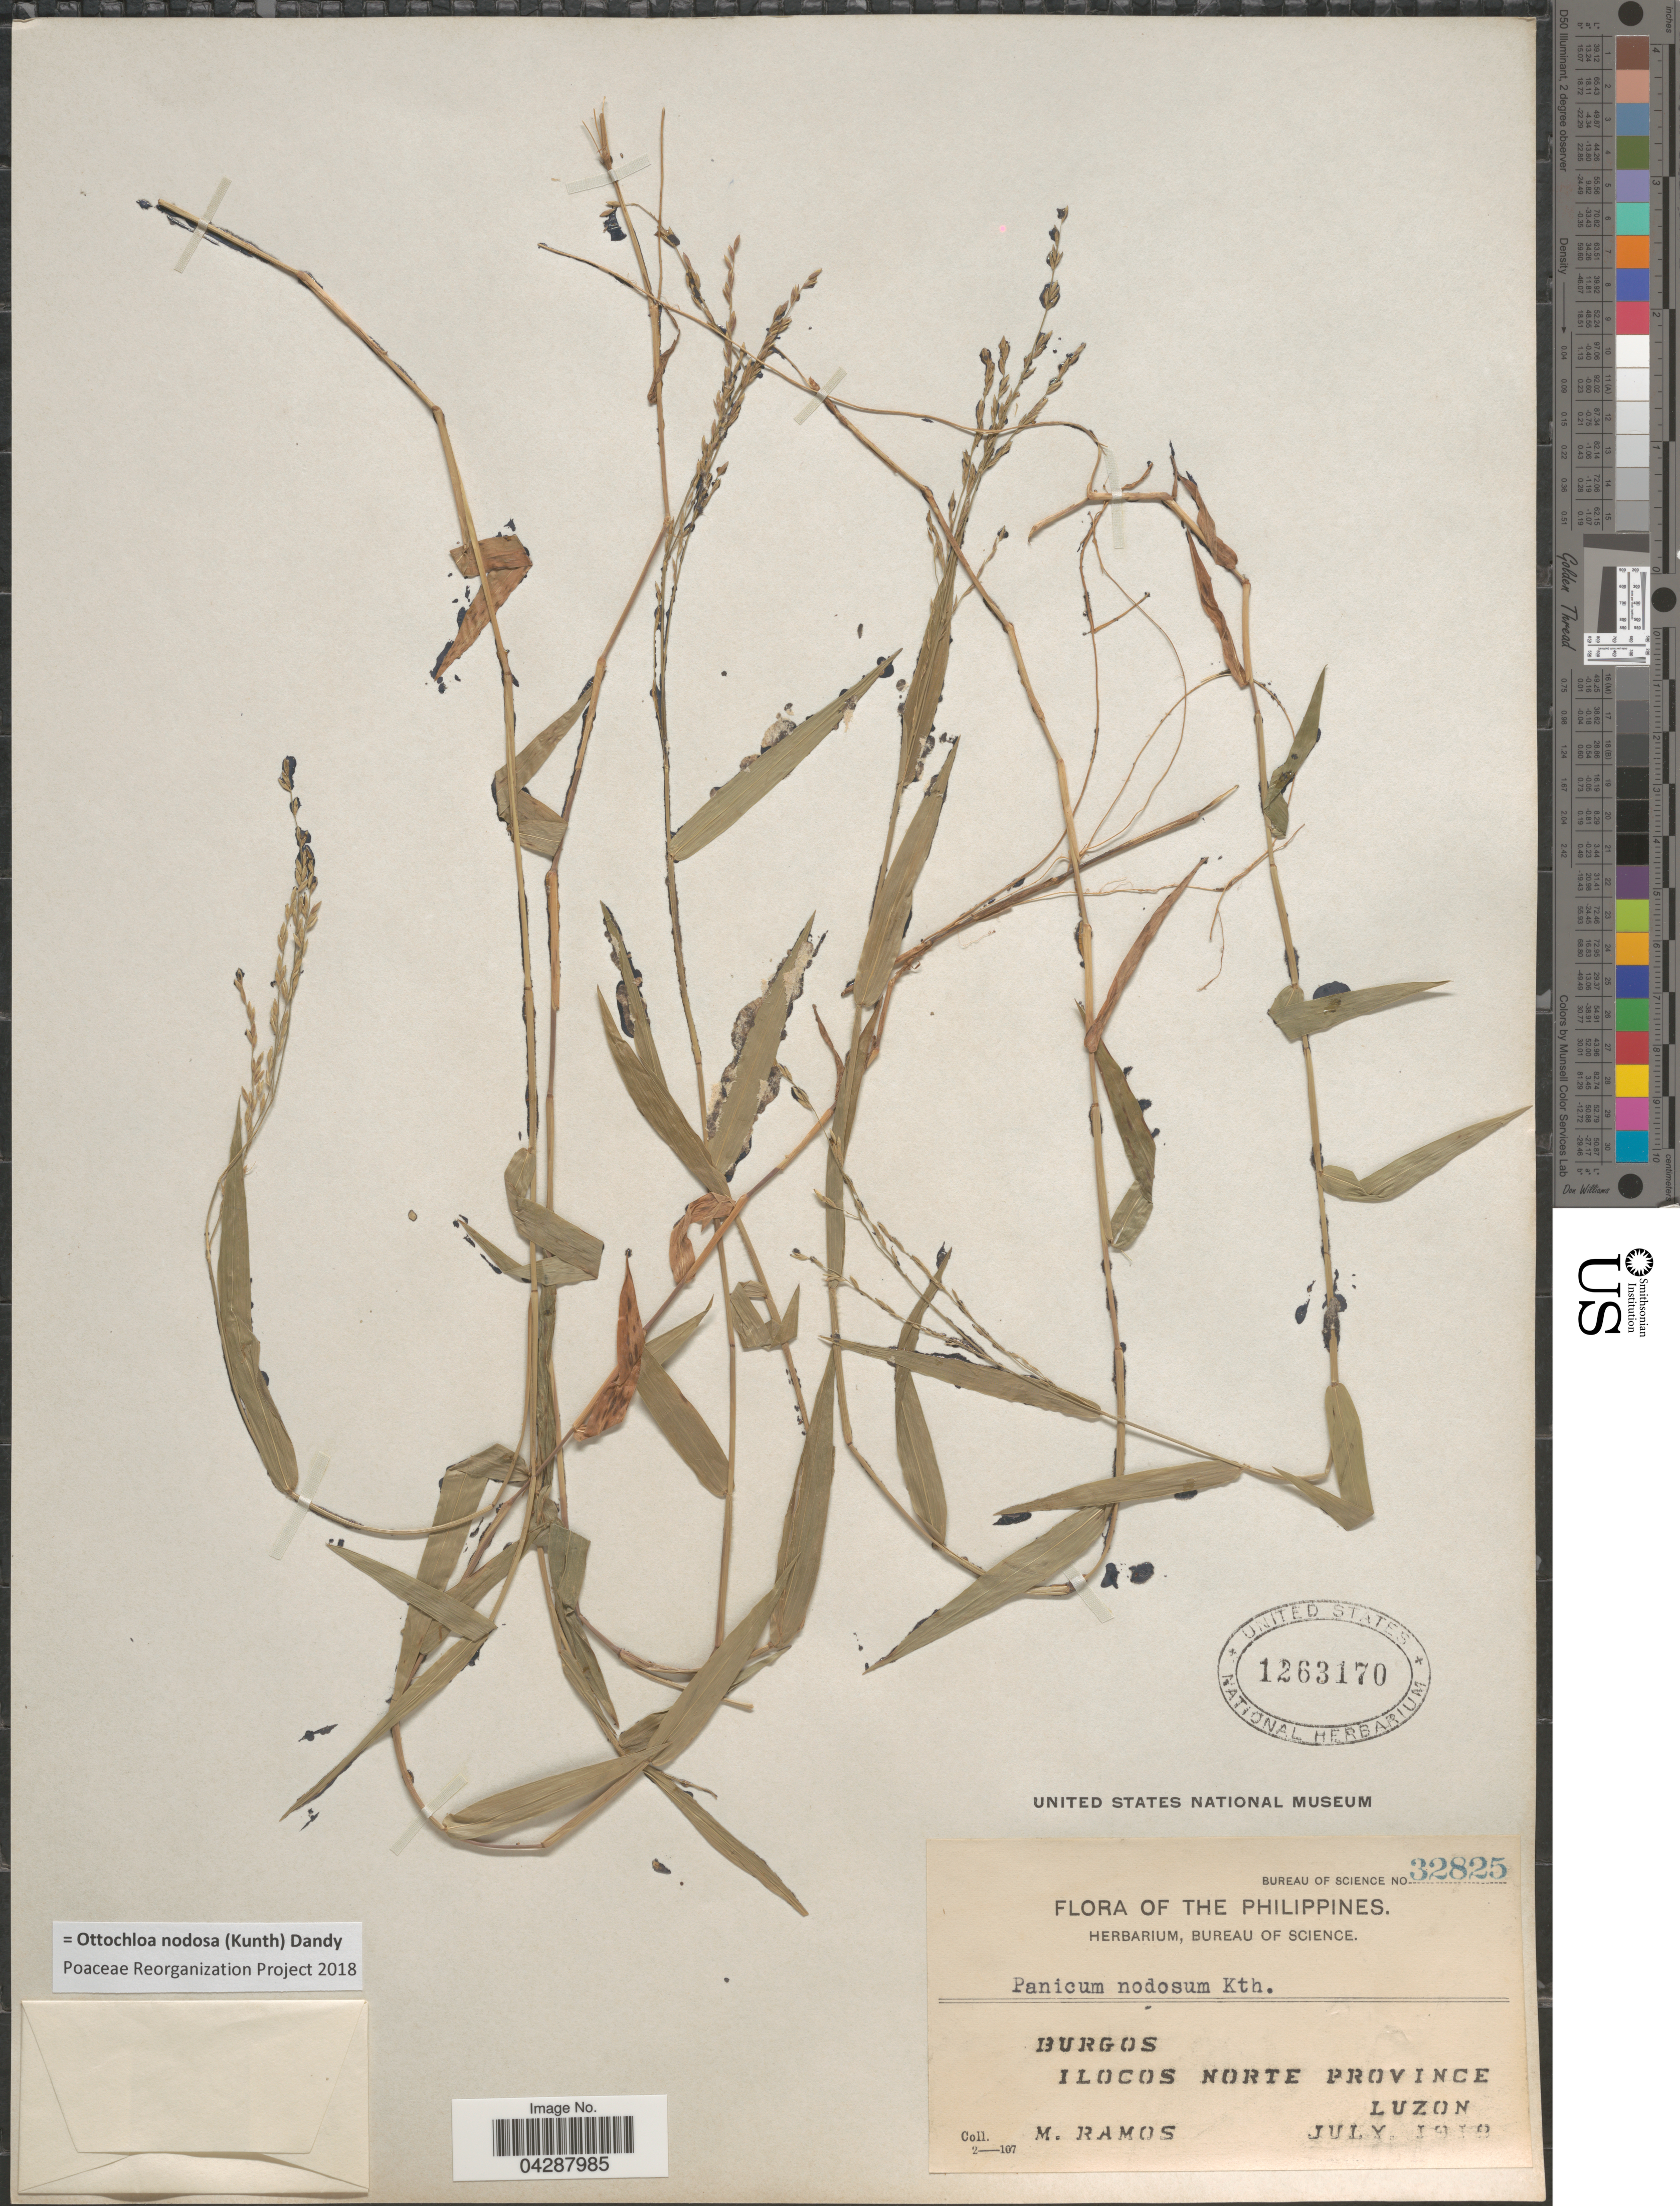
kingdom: Plantae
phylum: Tracheophyta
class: Liliopsida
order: Poales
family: Poaceae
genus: Ottochloa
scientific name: Ottochloa nodosa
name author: (Kunth) Dandy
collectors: M. Ramos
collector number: Bureau of Science 32825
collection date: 1918-07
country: Philippines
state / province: Ilocos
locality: Burgos. Ilocos Norte Province. Luzon.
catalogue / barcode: US 1263170